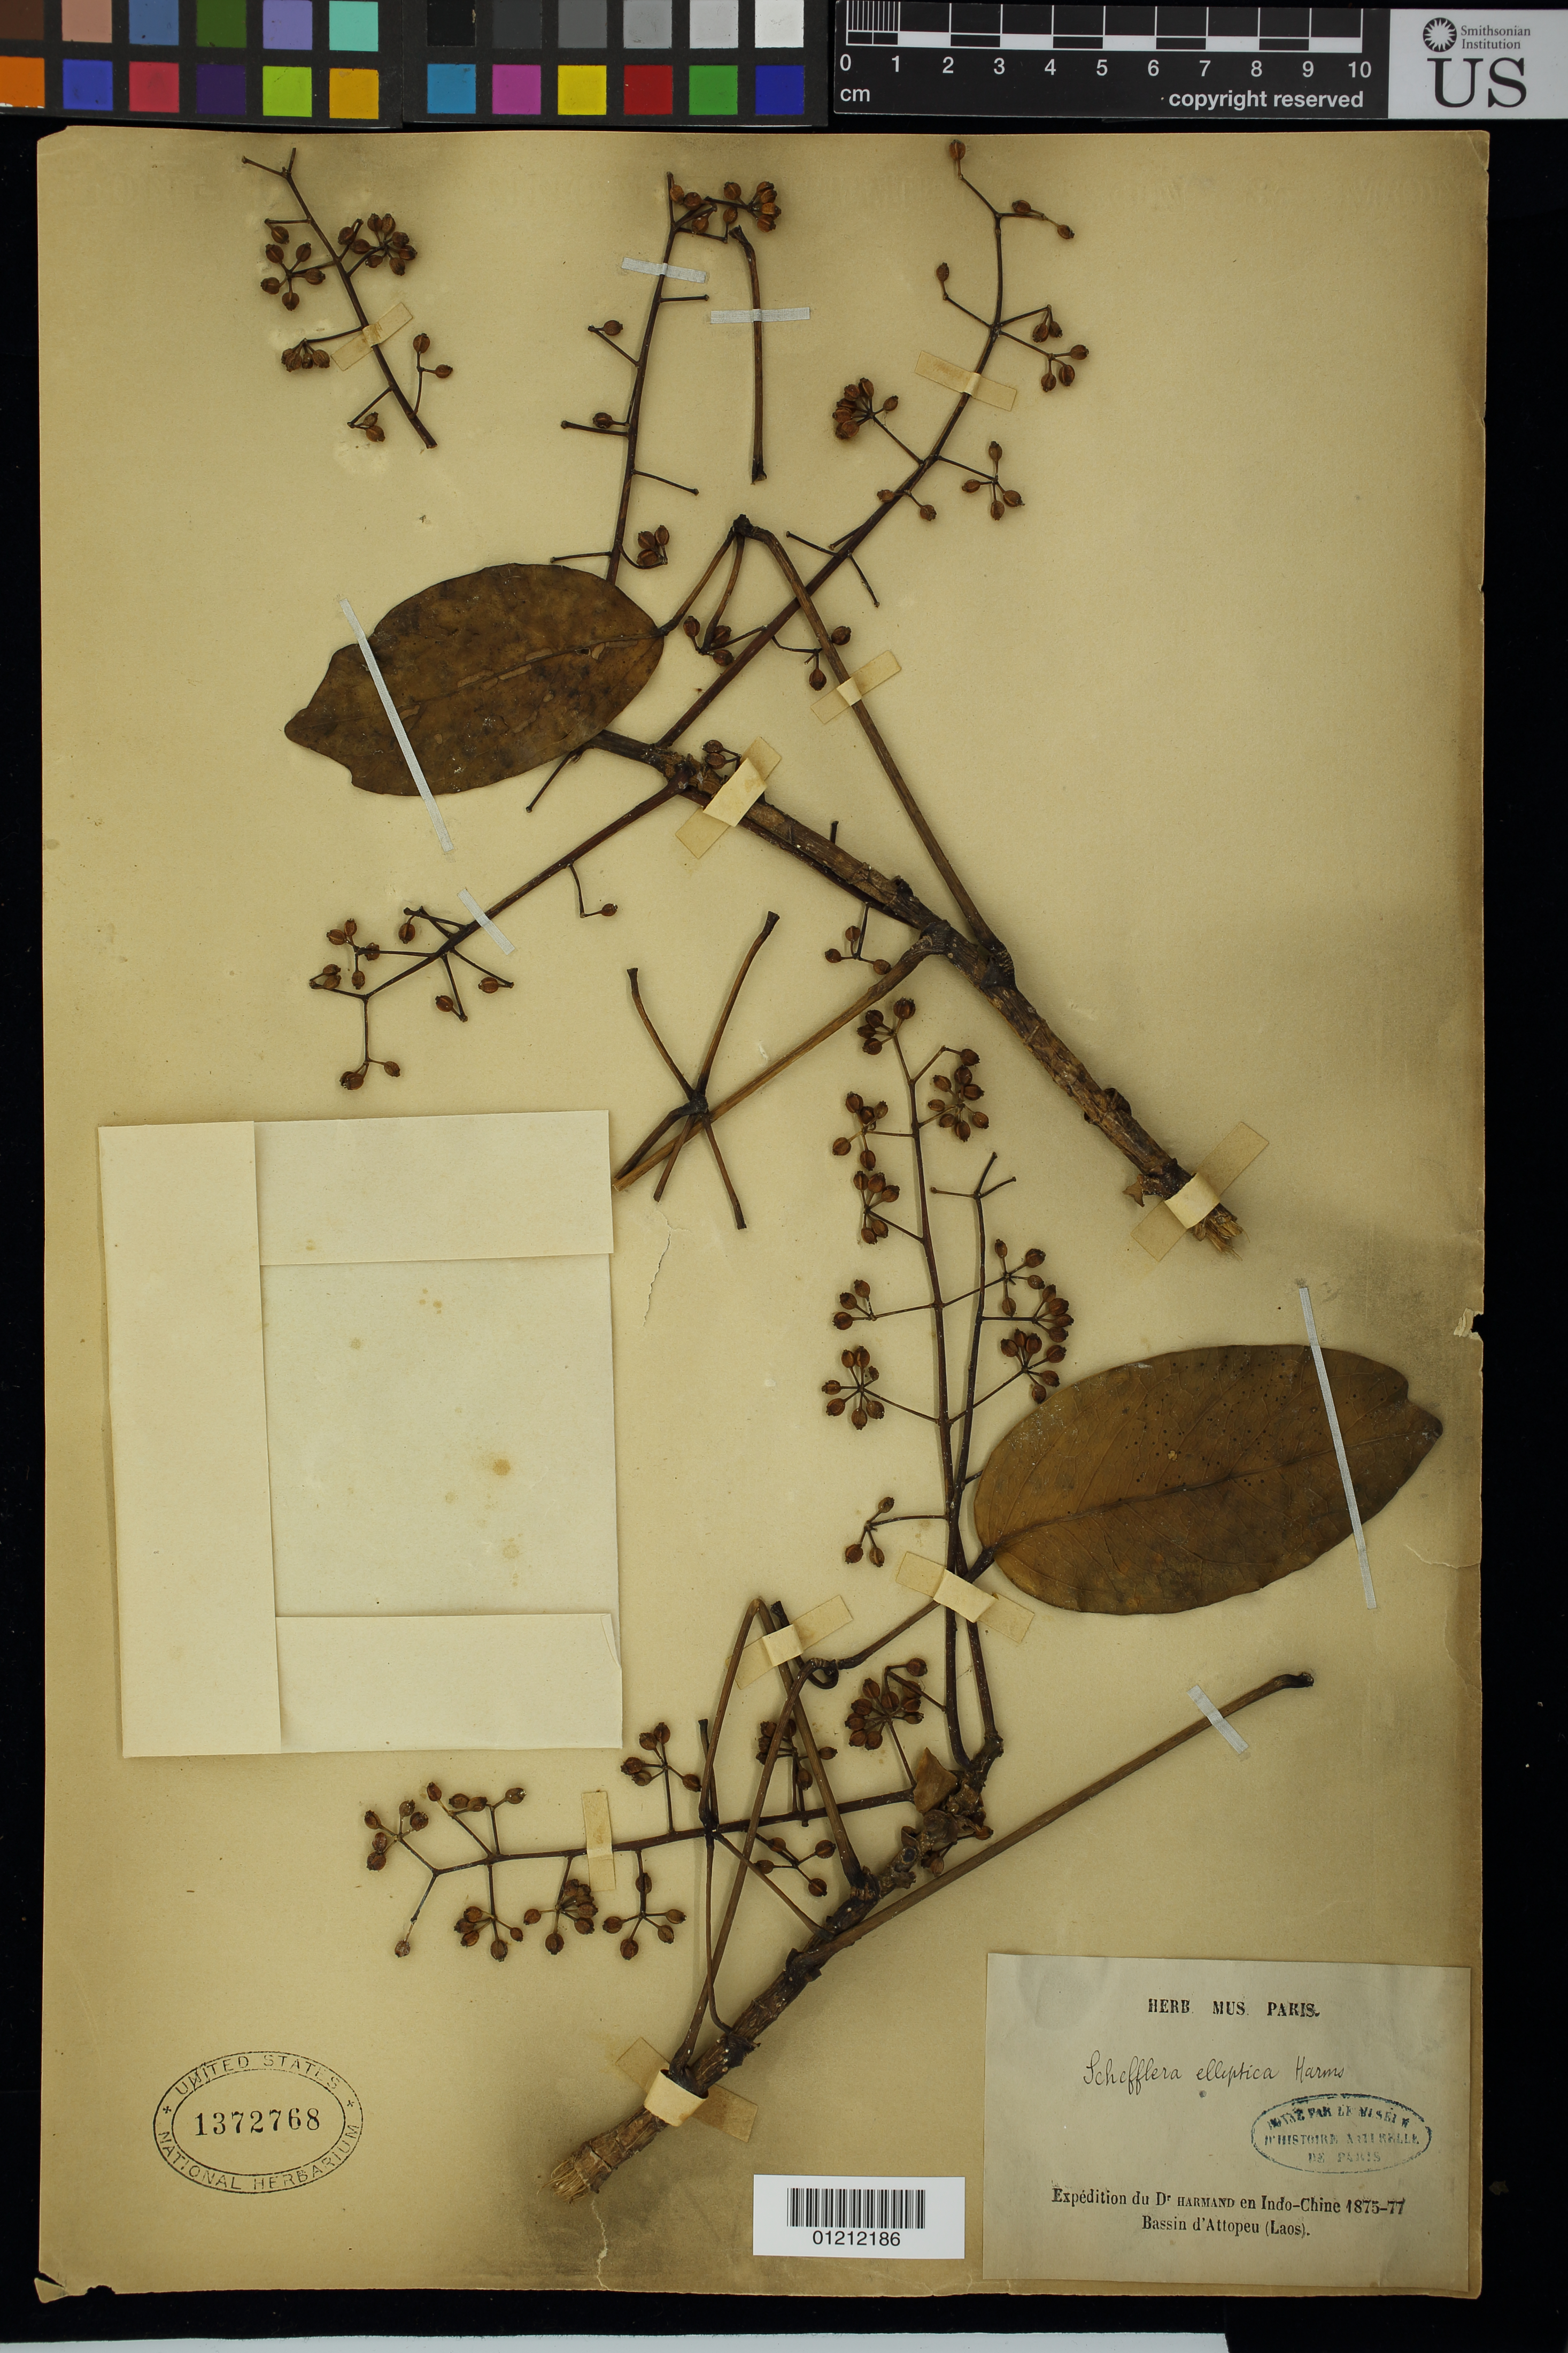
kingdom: Plantae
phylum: Tracheophyta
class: Magnoliopsida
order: Apiales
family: Araliaceae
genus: Schefflera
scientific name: Schefflera clarkeana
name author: Craib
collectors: J. Harmand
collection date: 1875/1877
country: Laos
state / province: Attapu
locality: Bassin d'Attopeu.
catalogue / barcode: US 1372768